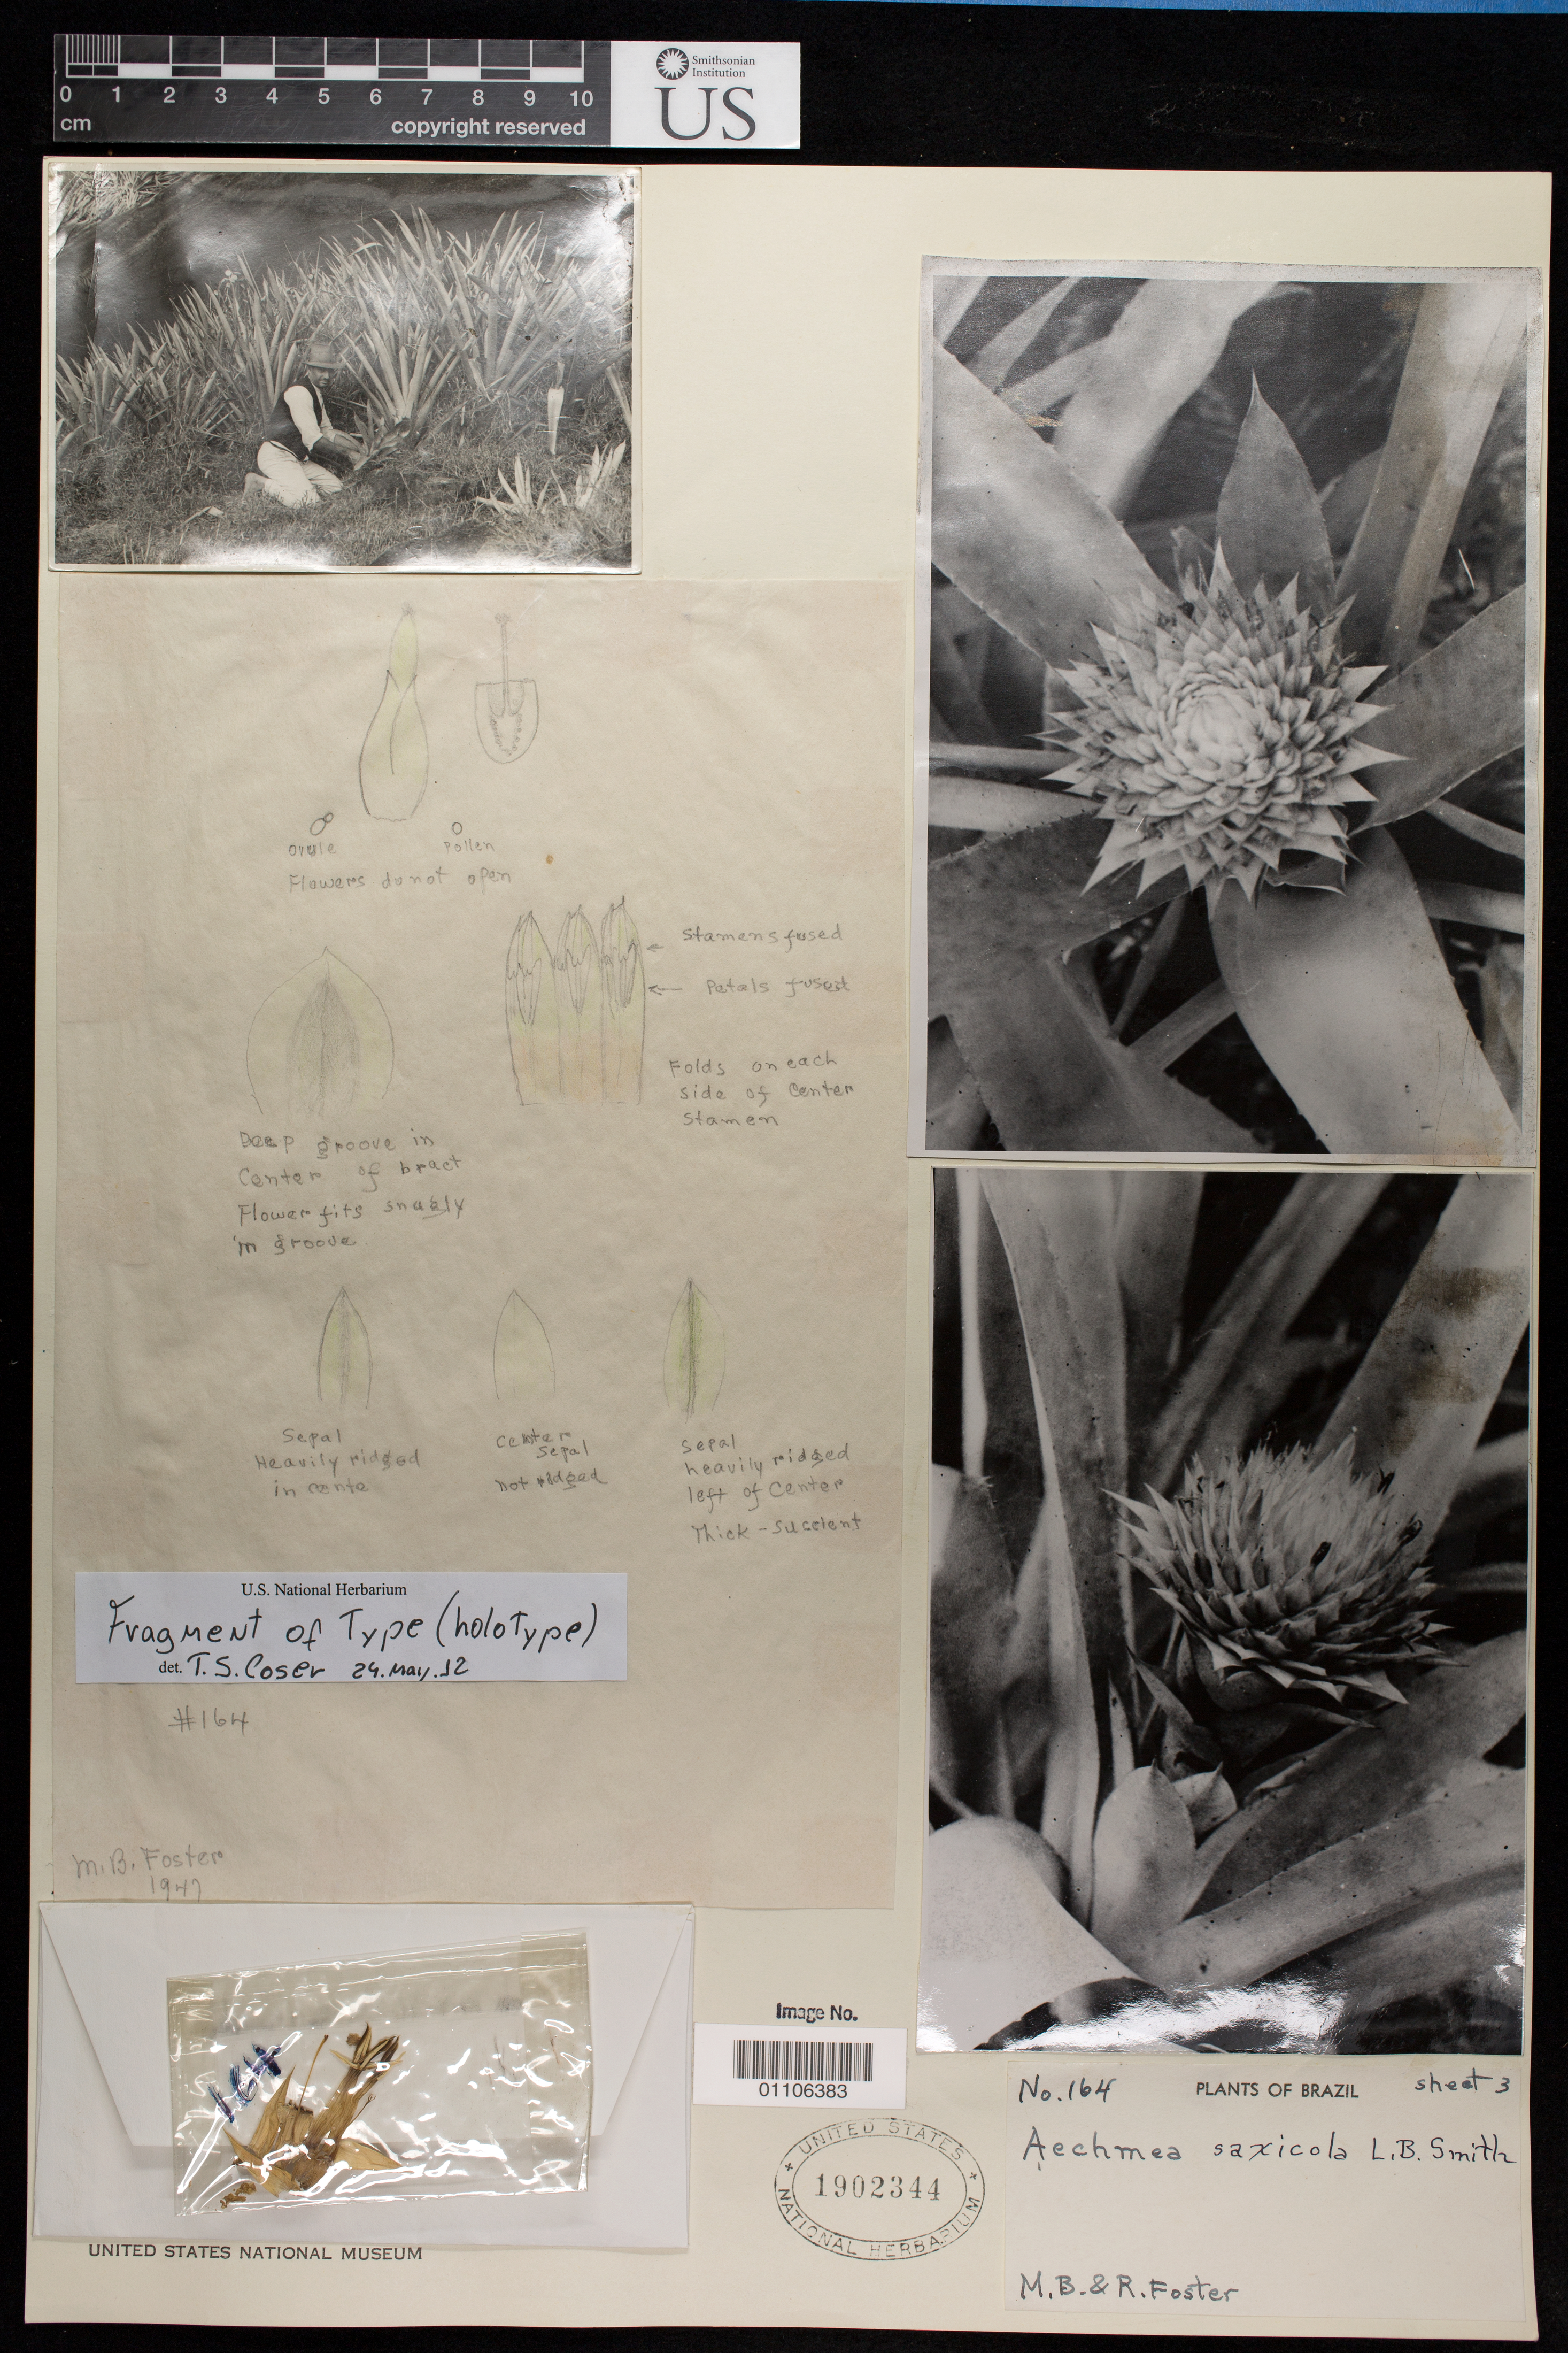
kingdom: Plantae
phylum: Tracheophyta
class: Liliopsida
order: Poales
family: Bromeliaceae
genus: Aechmea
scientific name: Aechmea saxicola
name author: L.B. Sm.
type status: Holotype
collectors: M. B. Foster & R. C. Foster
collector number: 164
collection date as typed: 07 Jul 1939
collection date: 1939-07-07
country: Brazil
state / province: Espírito Santo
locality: Cachoeira de Itapemirim.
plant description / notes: Collected sterile, 7-7-1939, flowered in cultivation in Orlando, 7-7-1947. Protologue cites all 3 sheets by USNH sheet number (1902342, 1902343, 1902344) as "Typus".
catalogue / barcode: US 1902344